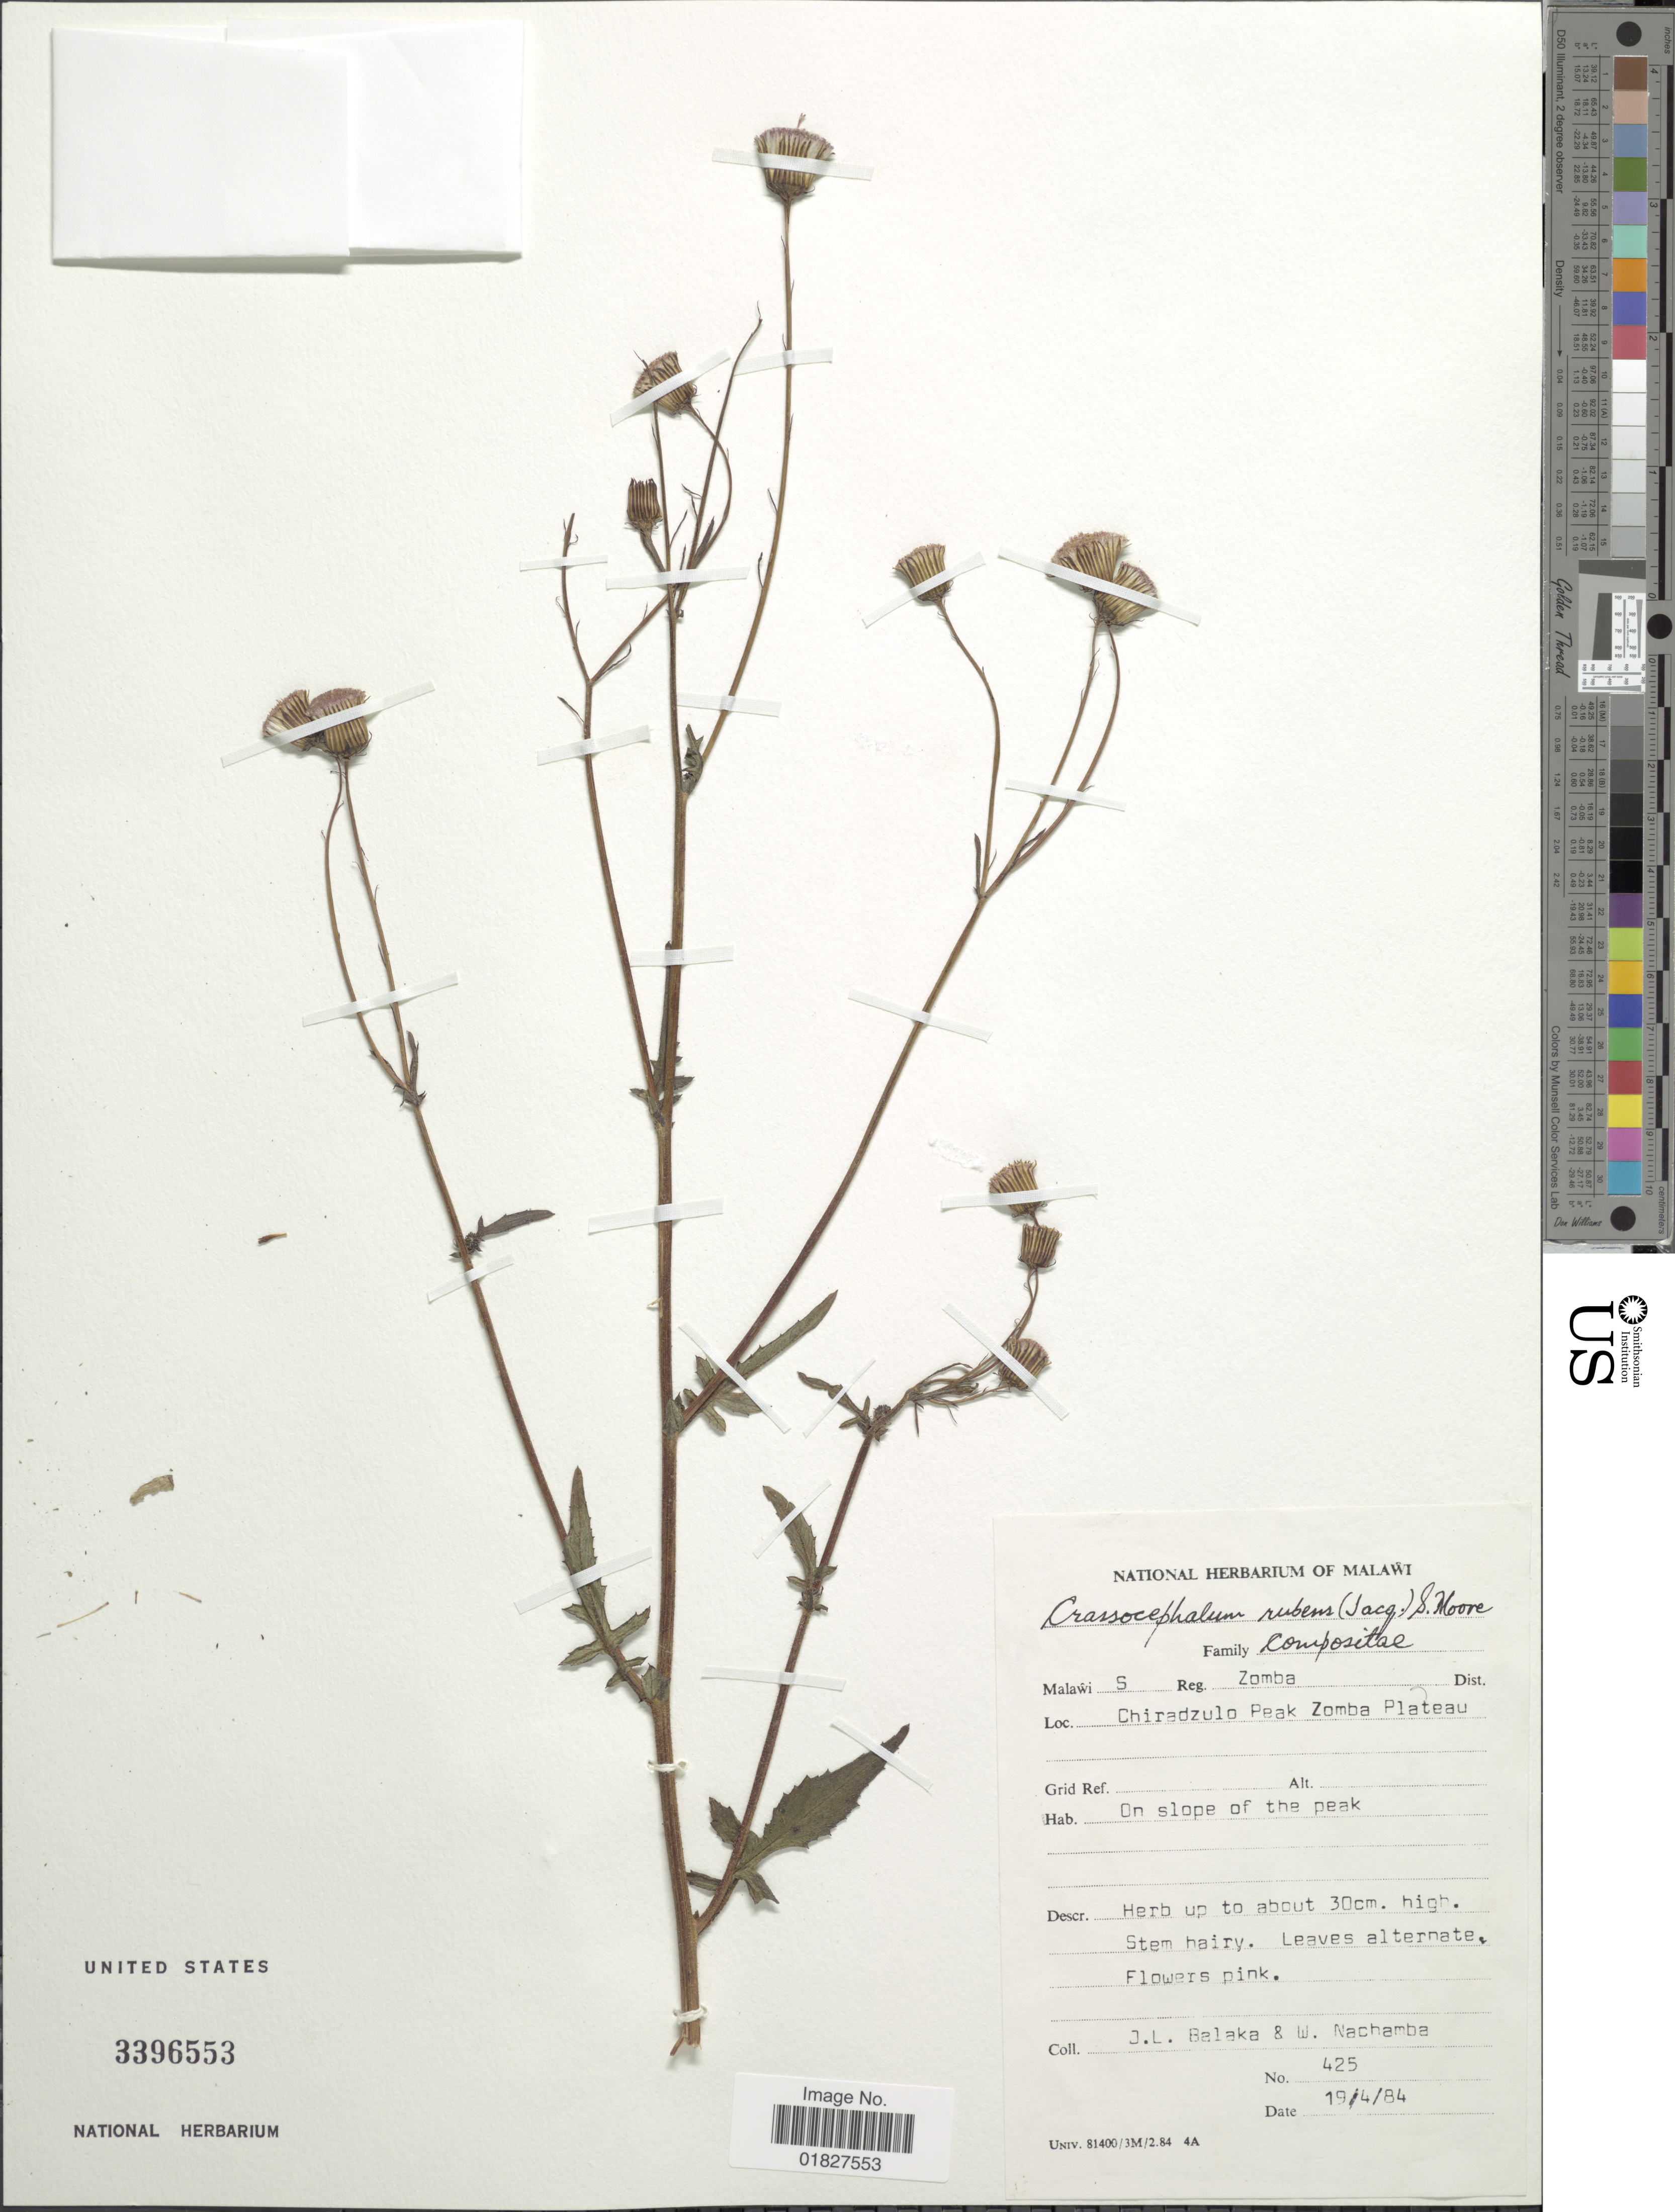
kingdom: Plantae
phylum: Tracheophyta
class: Magnoliopsida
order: Asterales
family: Asteraceae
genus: Crassocephalum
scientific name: Crassocephalum rubens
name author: (Juss. ex Jacq.) S. Moore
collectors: J. Balaka & W. Nachamba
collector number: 425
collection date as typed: Transcribed d/m/y: 19/4/84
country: Malawi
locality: Zomba, Chiradzulo Peak Zomba Plateau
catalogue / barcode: US 3396553